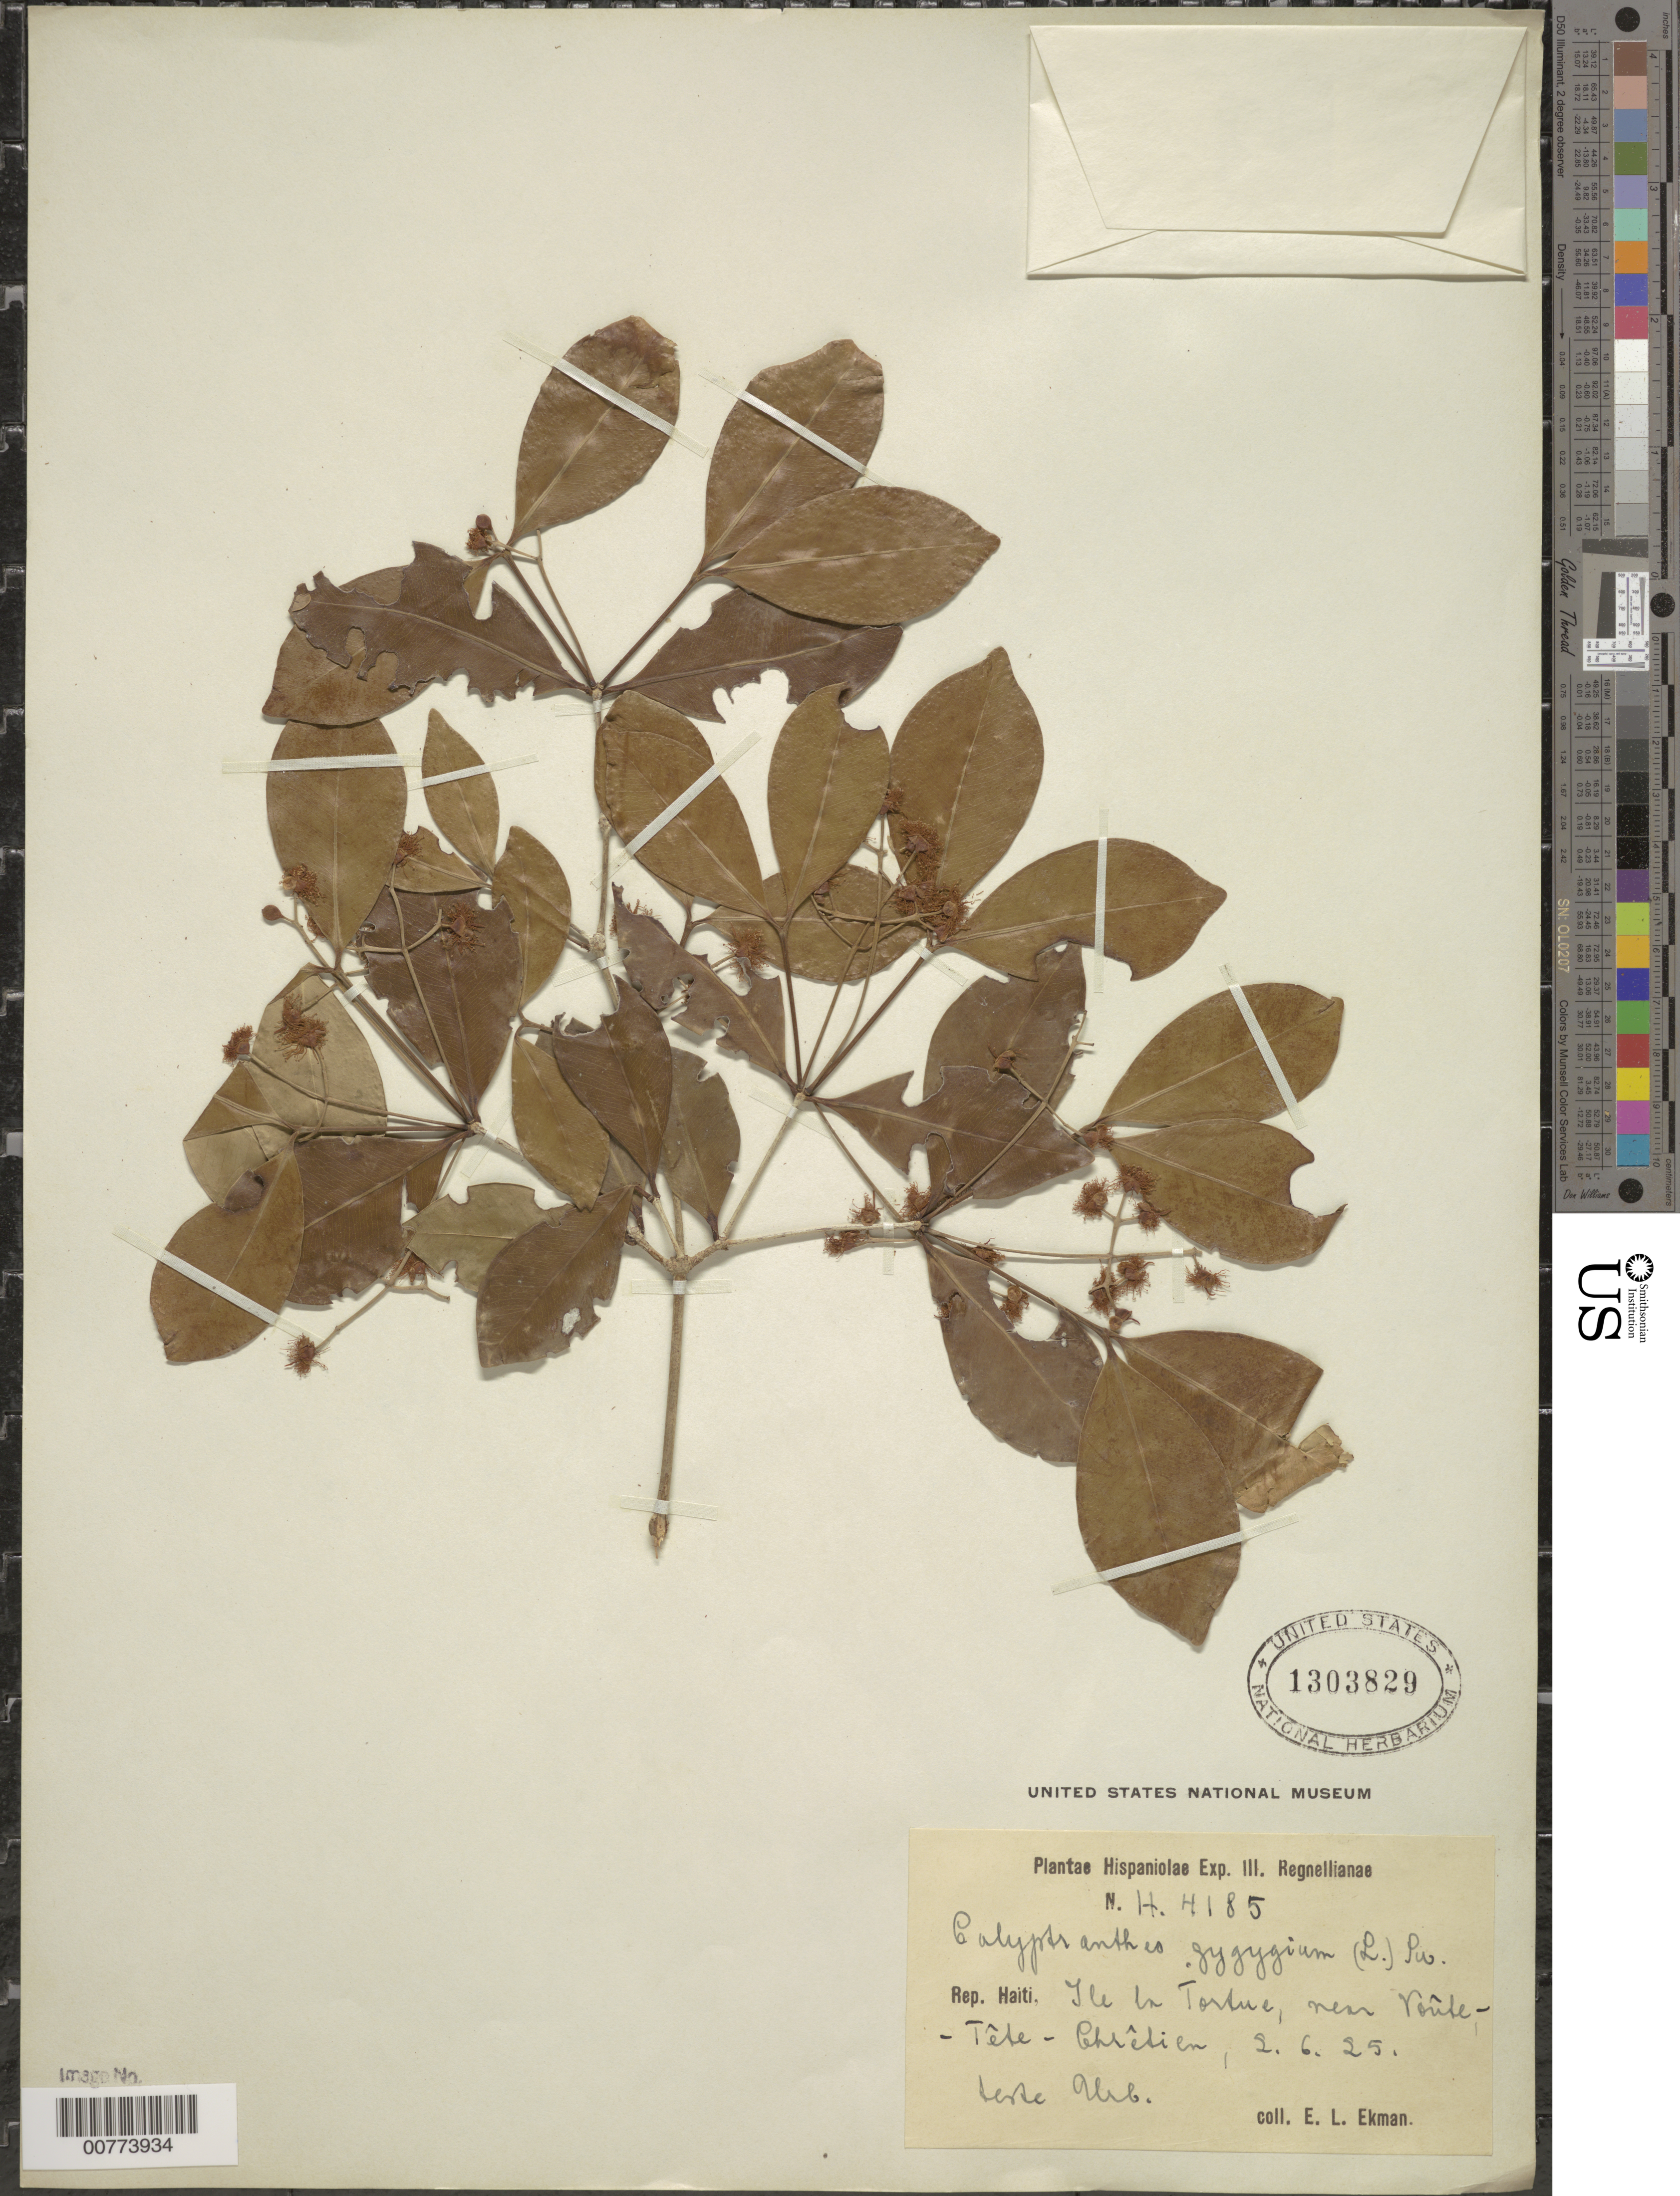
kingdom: Plantae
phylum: Tracheophyta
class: Magnoliopsida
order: Myrtales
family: Myrtaceae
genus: Myrcia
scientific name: Myrcia zuzygium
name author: (L.) A.R. Lourenço & E. Lucas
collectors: E. L. Ekman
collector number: H 4185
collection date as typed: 02 Jun 1925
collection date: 1925-06-02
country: Haiti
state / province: Nord-Óuest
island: Île de la Tortue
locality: Ile la Tortue, near Voûle-Tête-Chrêtien.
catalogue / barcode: US 1303829